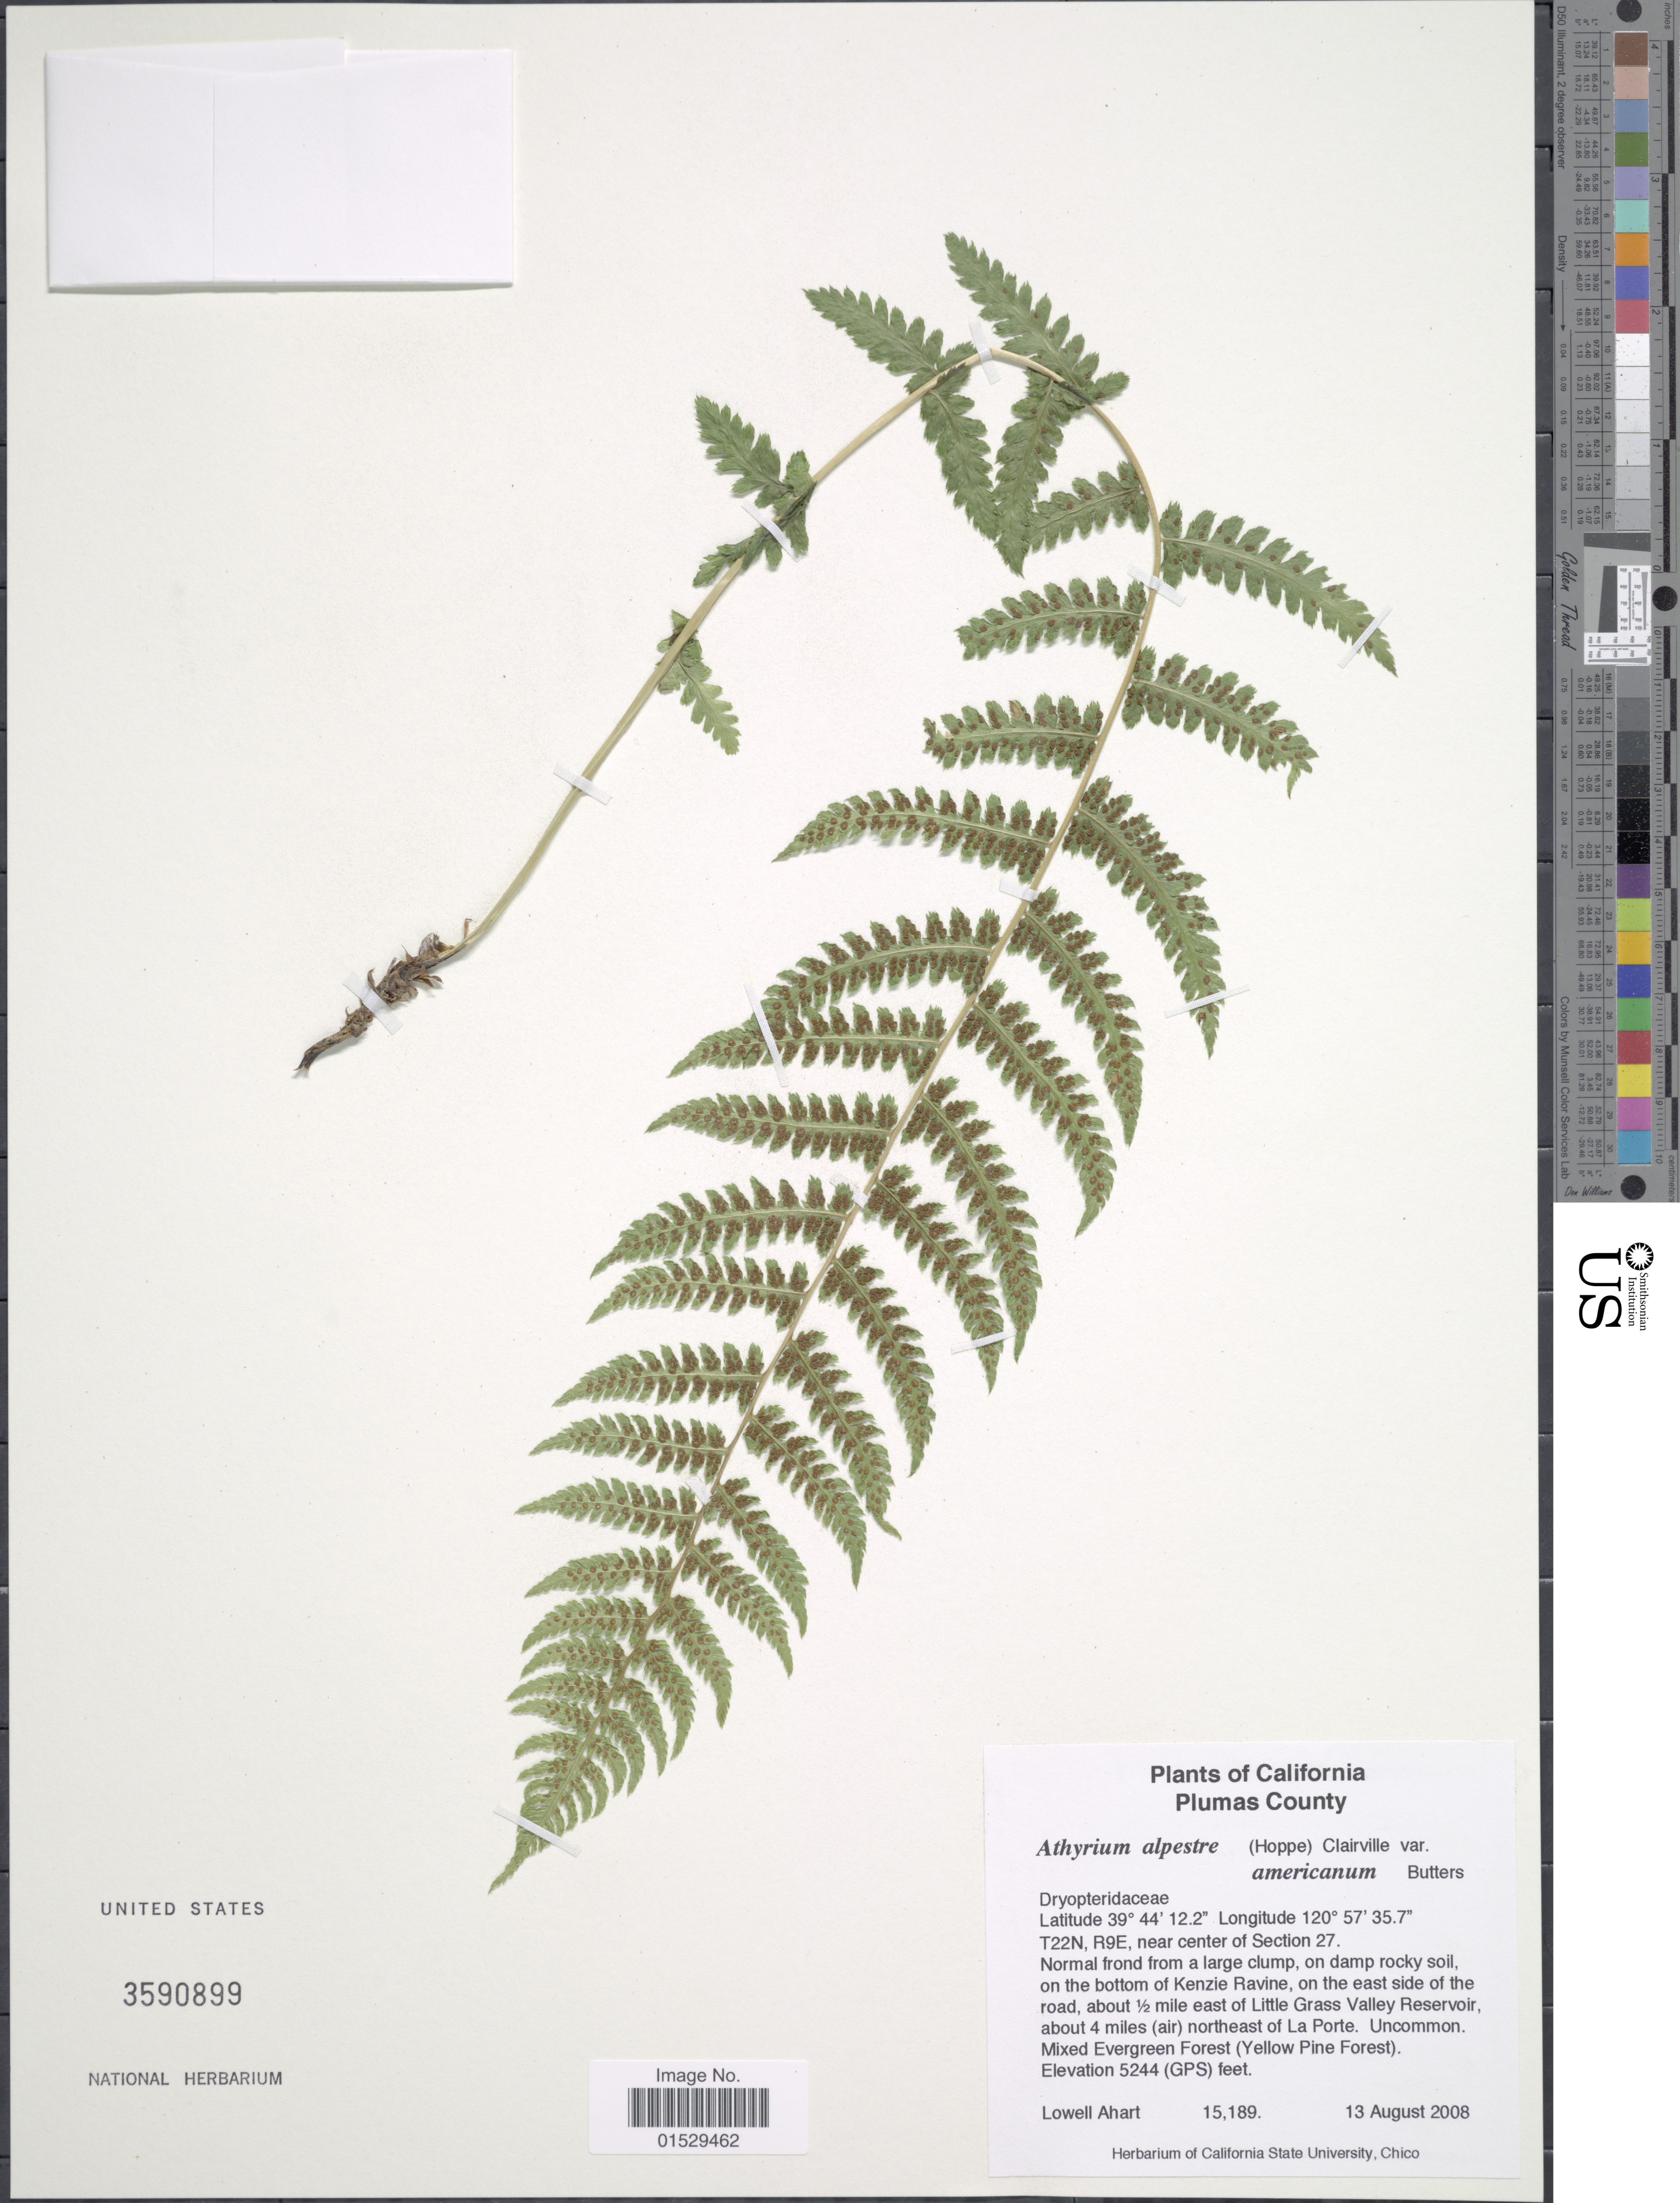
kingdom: Plantae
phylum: Tracheophyta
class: Polypodiopsida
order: Polypodiales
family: Athyriaceae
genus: Athyrium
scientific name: Athyrium alpestre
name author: (Hoppe) Rylands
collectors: L. Ahart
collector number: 15189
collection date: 2008-08-13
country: United States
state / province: California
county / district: Plumas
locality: Plumas County, T22N, R9E, near center of Section 27, on the bottom of Kenzie Ravine, on the east side of the road, about 1/2 mile east of Little Grass Valley Reservoir, about 4 miles (air) northeast of La Porte, mixed Evergreen Forest (Yellow Pine Forest)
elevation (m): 1598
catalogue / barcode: US 3590899